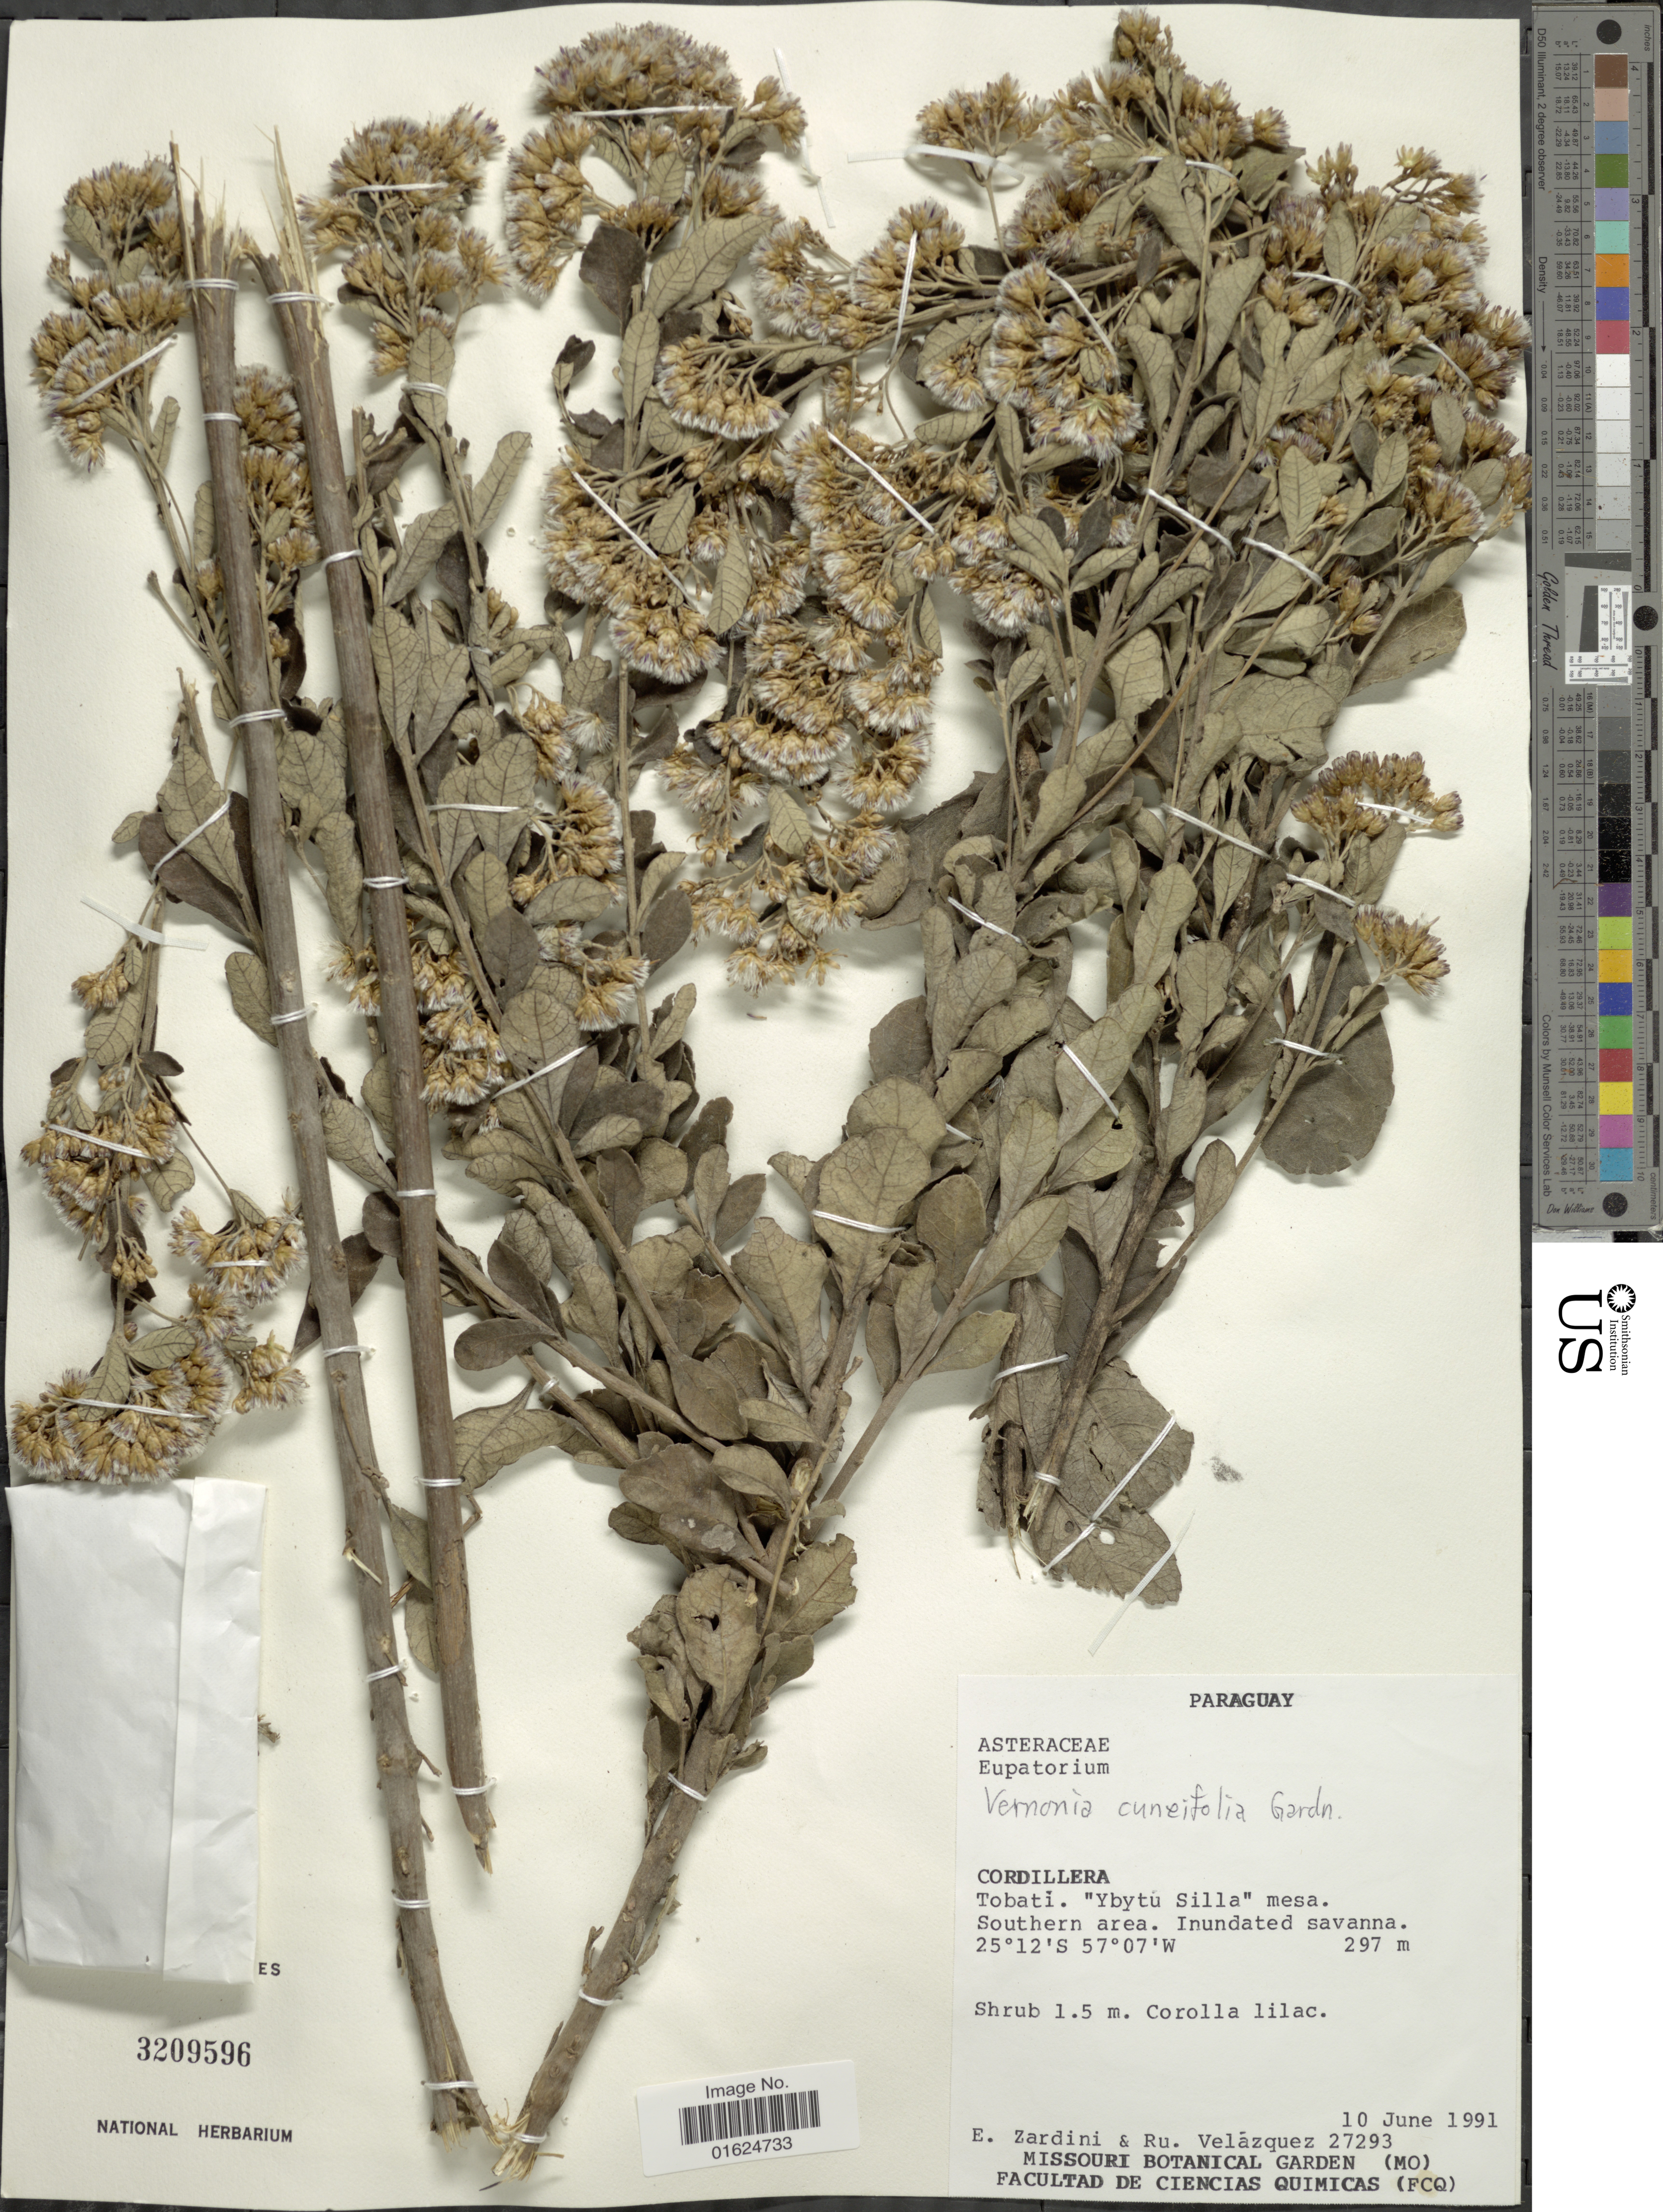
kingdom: Plantae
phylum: Tracheophyta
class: Magnoliopsida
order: Asterales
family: Asteraceae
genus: Vernonanthura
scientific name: Vernonanthura cuneifolia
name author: (Gardner) H. Rob.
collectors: E. M. Zardini & R. Velázquez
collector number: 27293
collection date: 1991-06-10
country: Paraguay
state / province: Cordillera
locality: Tobati. 'Ybytu Silla' nesa. Southern area. Inundated savanna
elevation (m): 297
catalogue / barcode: US 3209596